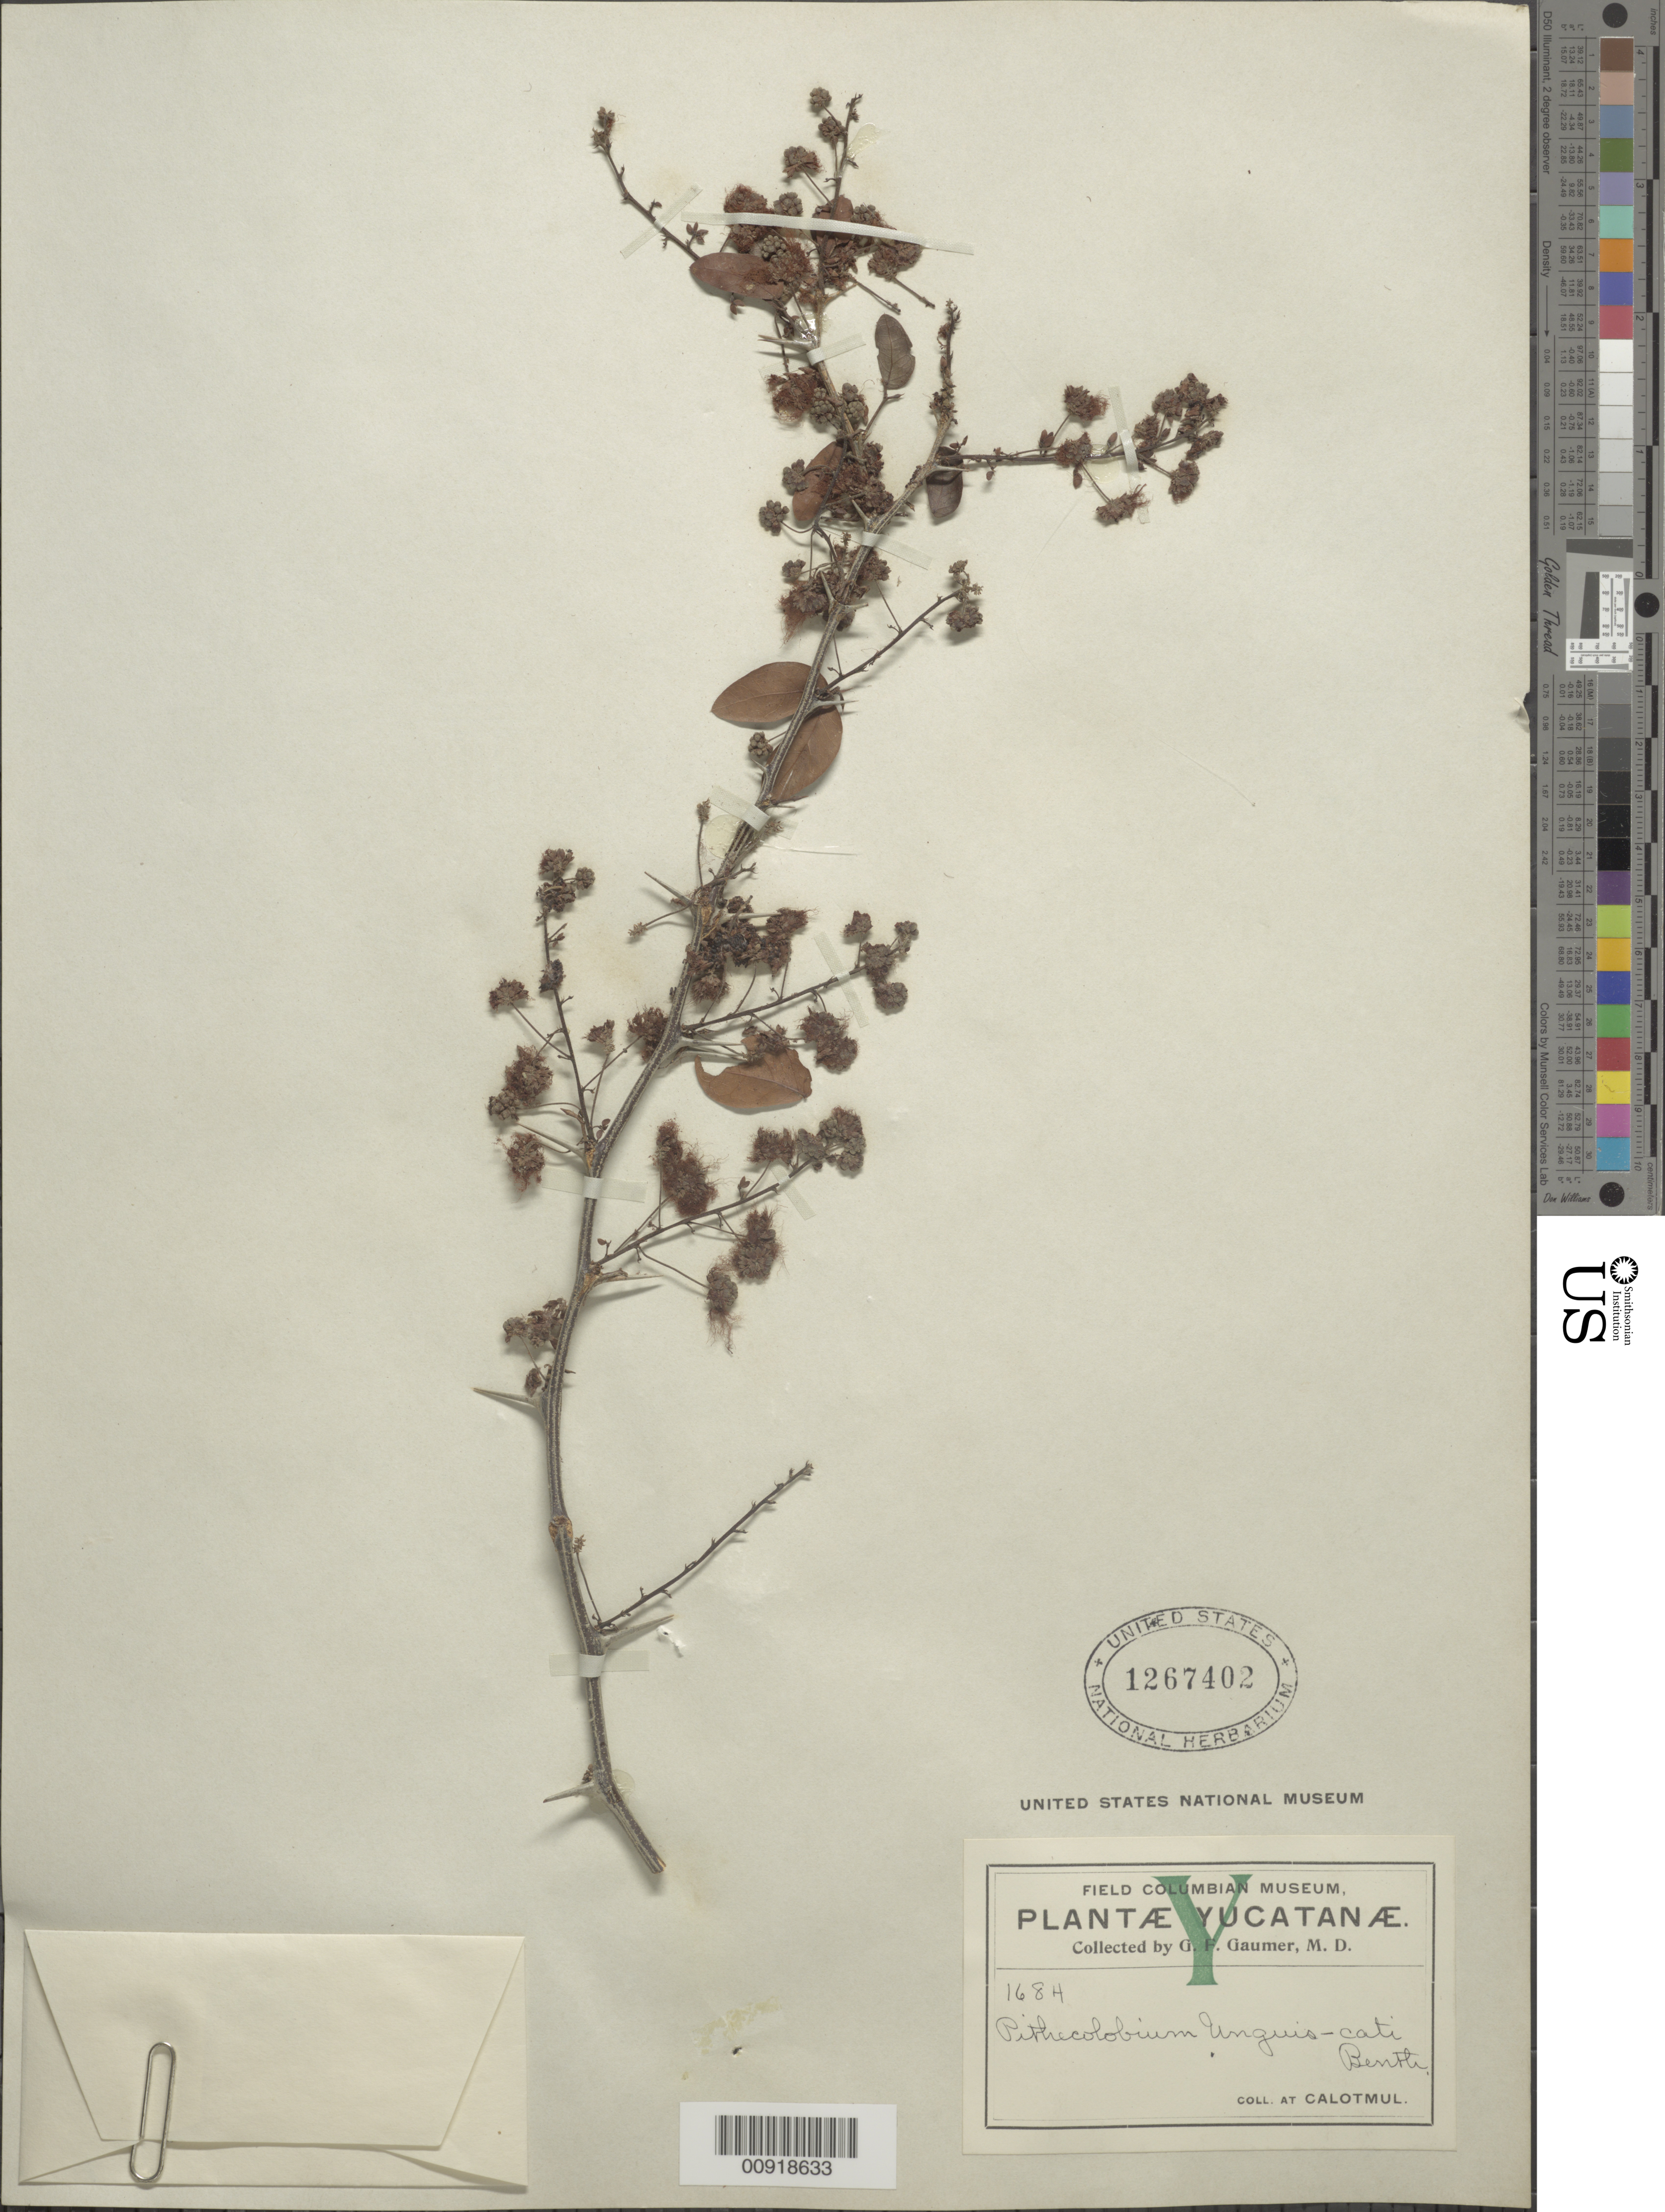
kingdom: Plantae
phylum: Tracheophyta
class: Magnoliopsida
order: Fabales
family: Fabaceae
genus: Pithecellobium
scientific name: Pithecellobium unguis-cati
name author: (L.) Benth.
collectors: G. F. Gaumer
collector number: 1684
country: Mexico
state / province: Yucatán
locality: Calotmul .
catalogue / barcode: US 1267402